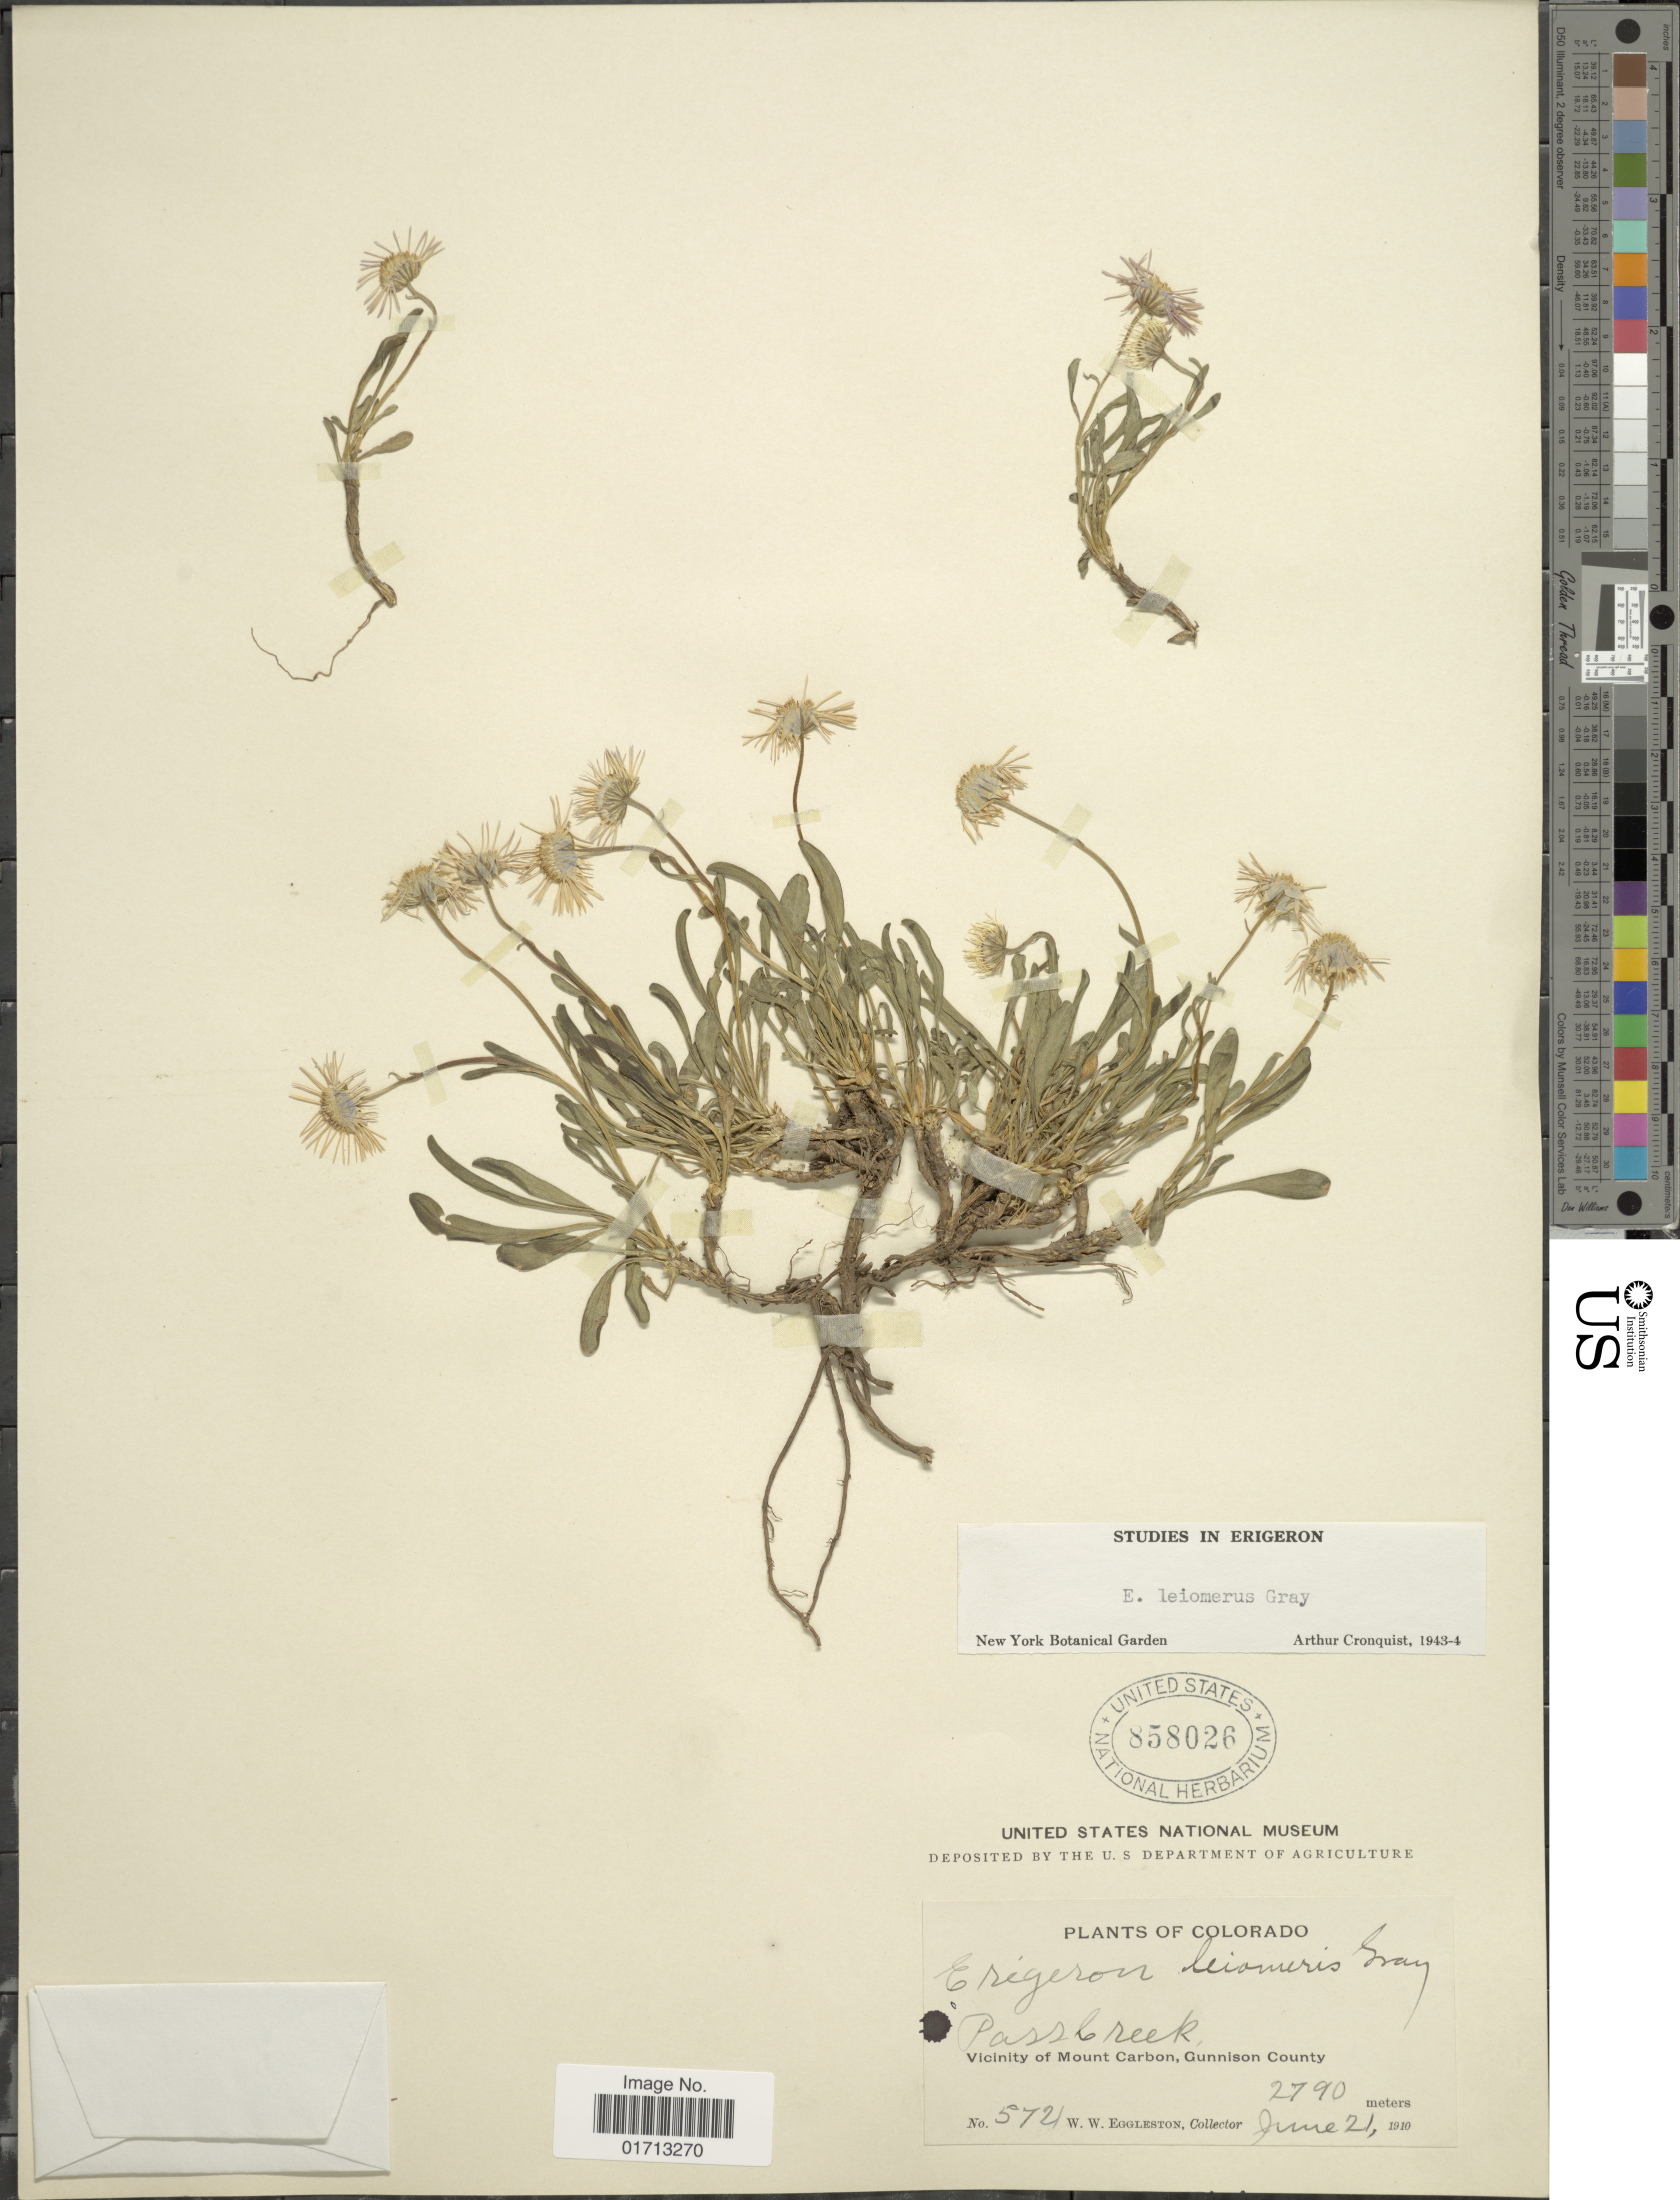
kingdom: Plantae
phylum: Tracheophyta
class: Magnoliopsida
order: Asterales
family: Asteraceae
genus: Erigeron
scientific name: Erigeron leiomerus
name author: A. Gray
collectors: W. W. Eggleston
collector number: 5721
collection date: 1910-06-21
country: United States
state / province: Colorado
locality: Pass Creek. Vicinity of Mount Carbon, Gunnison County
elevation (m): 2790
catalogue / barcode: US 858026